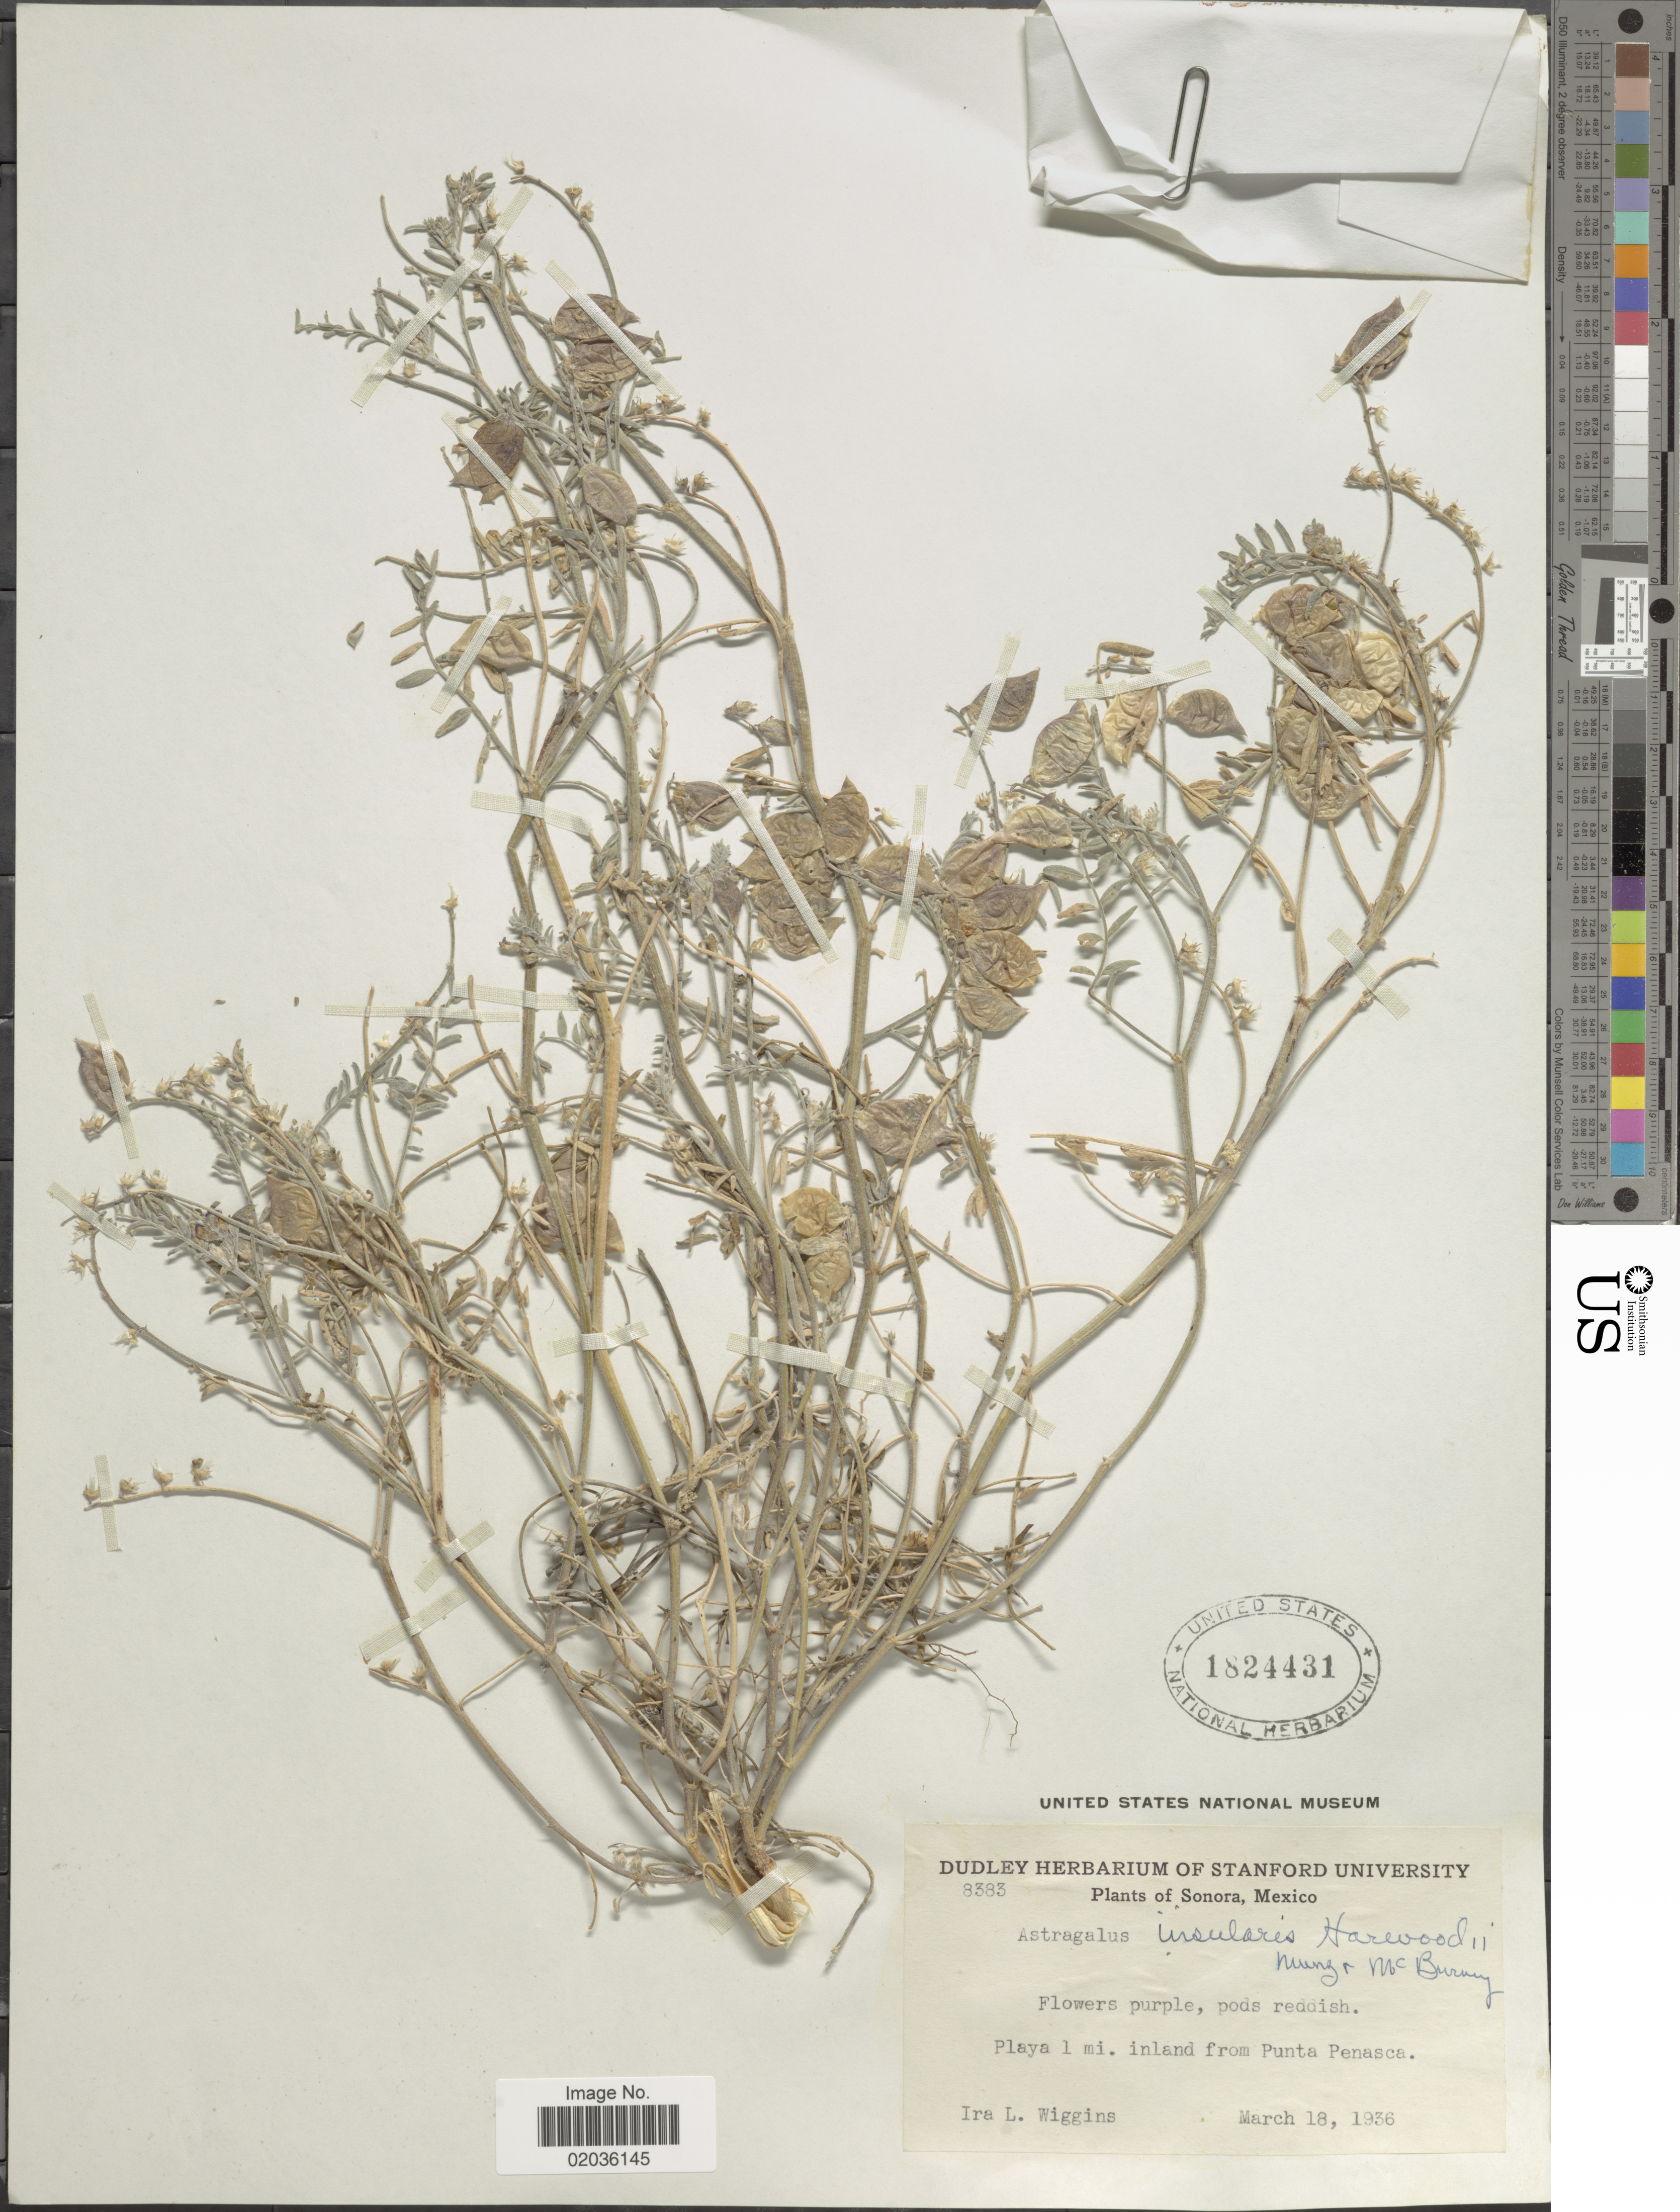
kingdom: Plantae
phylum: Tracheophyta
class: Magnoliopsida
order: Fabales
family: Fabaceae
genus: Astragalus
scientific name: Astragalus insularis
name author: Kellogg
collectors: I. L. Wiggins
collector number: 8383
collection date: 1936-03-18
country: Mexico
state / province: Sonora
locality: Playa 1 mi. inland from Punta Penasca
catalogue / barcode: US 1824431